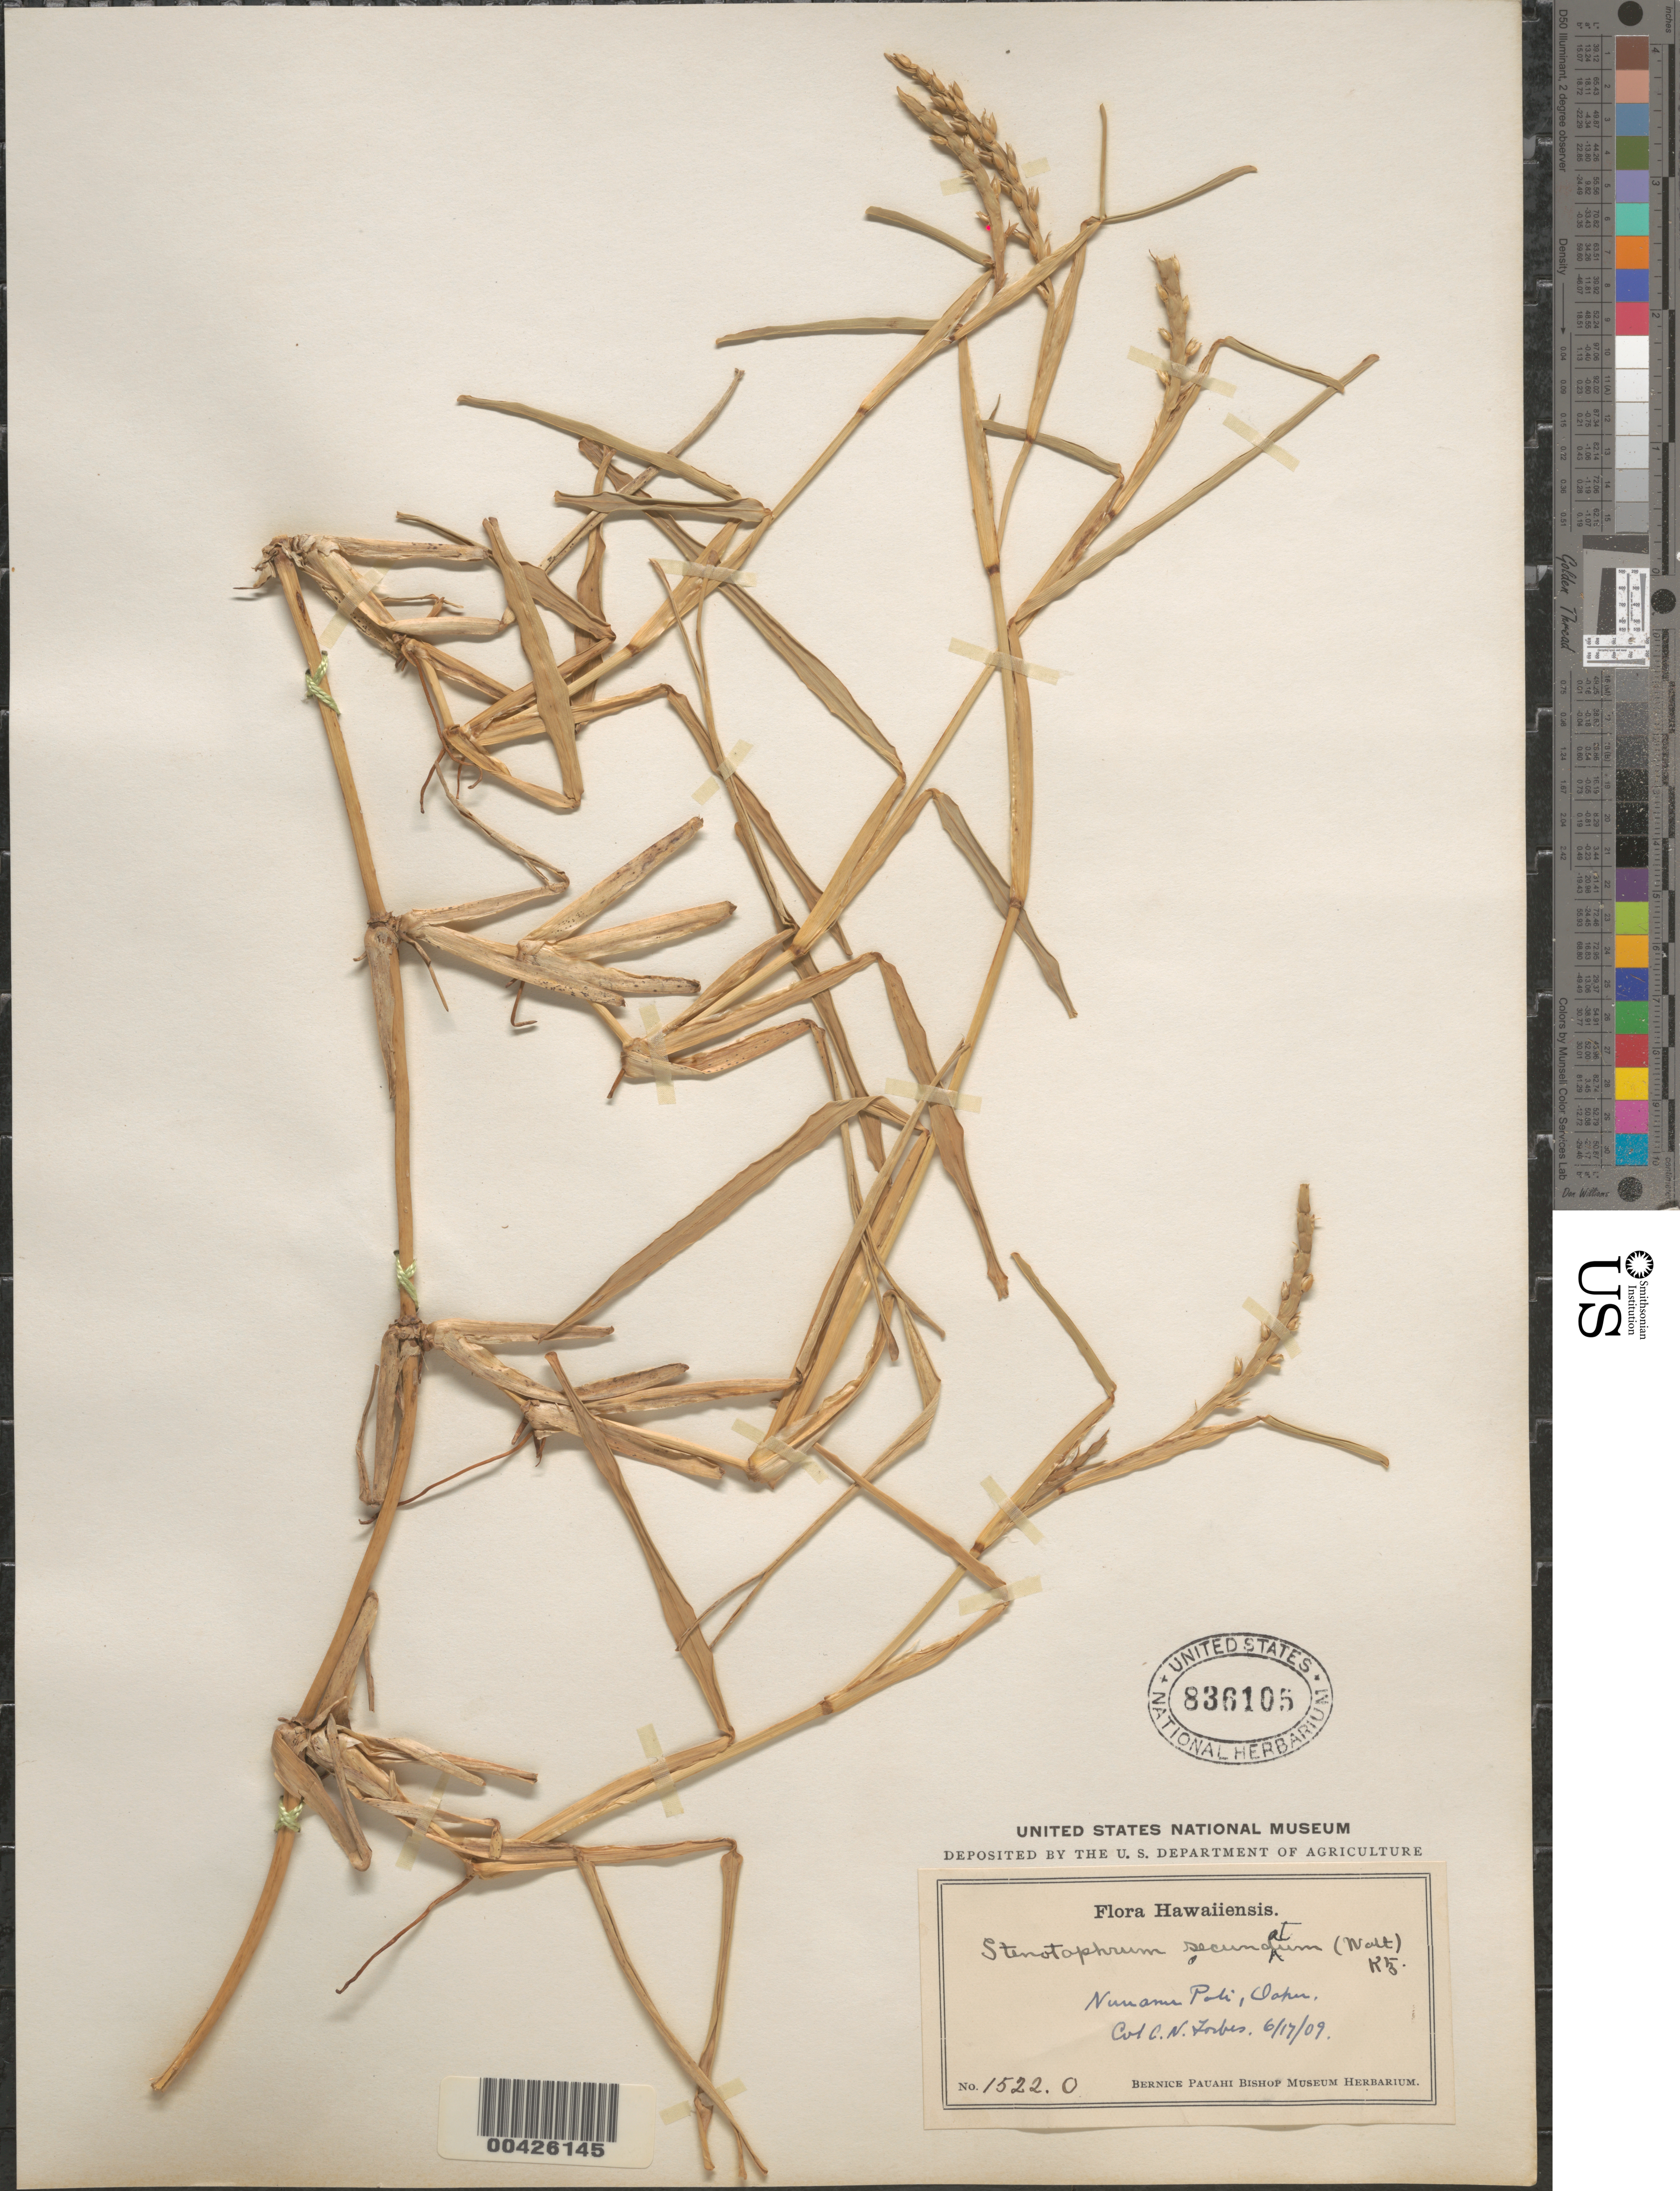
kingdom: Plantae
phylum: Tracheophyta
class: Liliopsida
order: Poales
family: Poaceae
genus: Stenotaphrum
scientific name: Stenotaphrum secundatum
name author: (Walter) Kuntze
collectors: C. N. Forbes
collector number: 1522.O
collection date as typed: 17 Jun 1909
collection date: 1909-06-17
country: United States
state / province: Hawaii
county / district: Honolulu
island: Oahu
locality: Nuuanu Pali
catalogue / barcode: US 836105